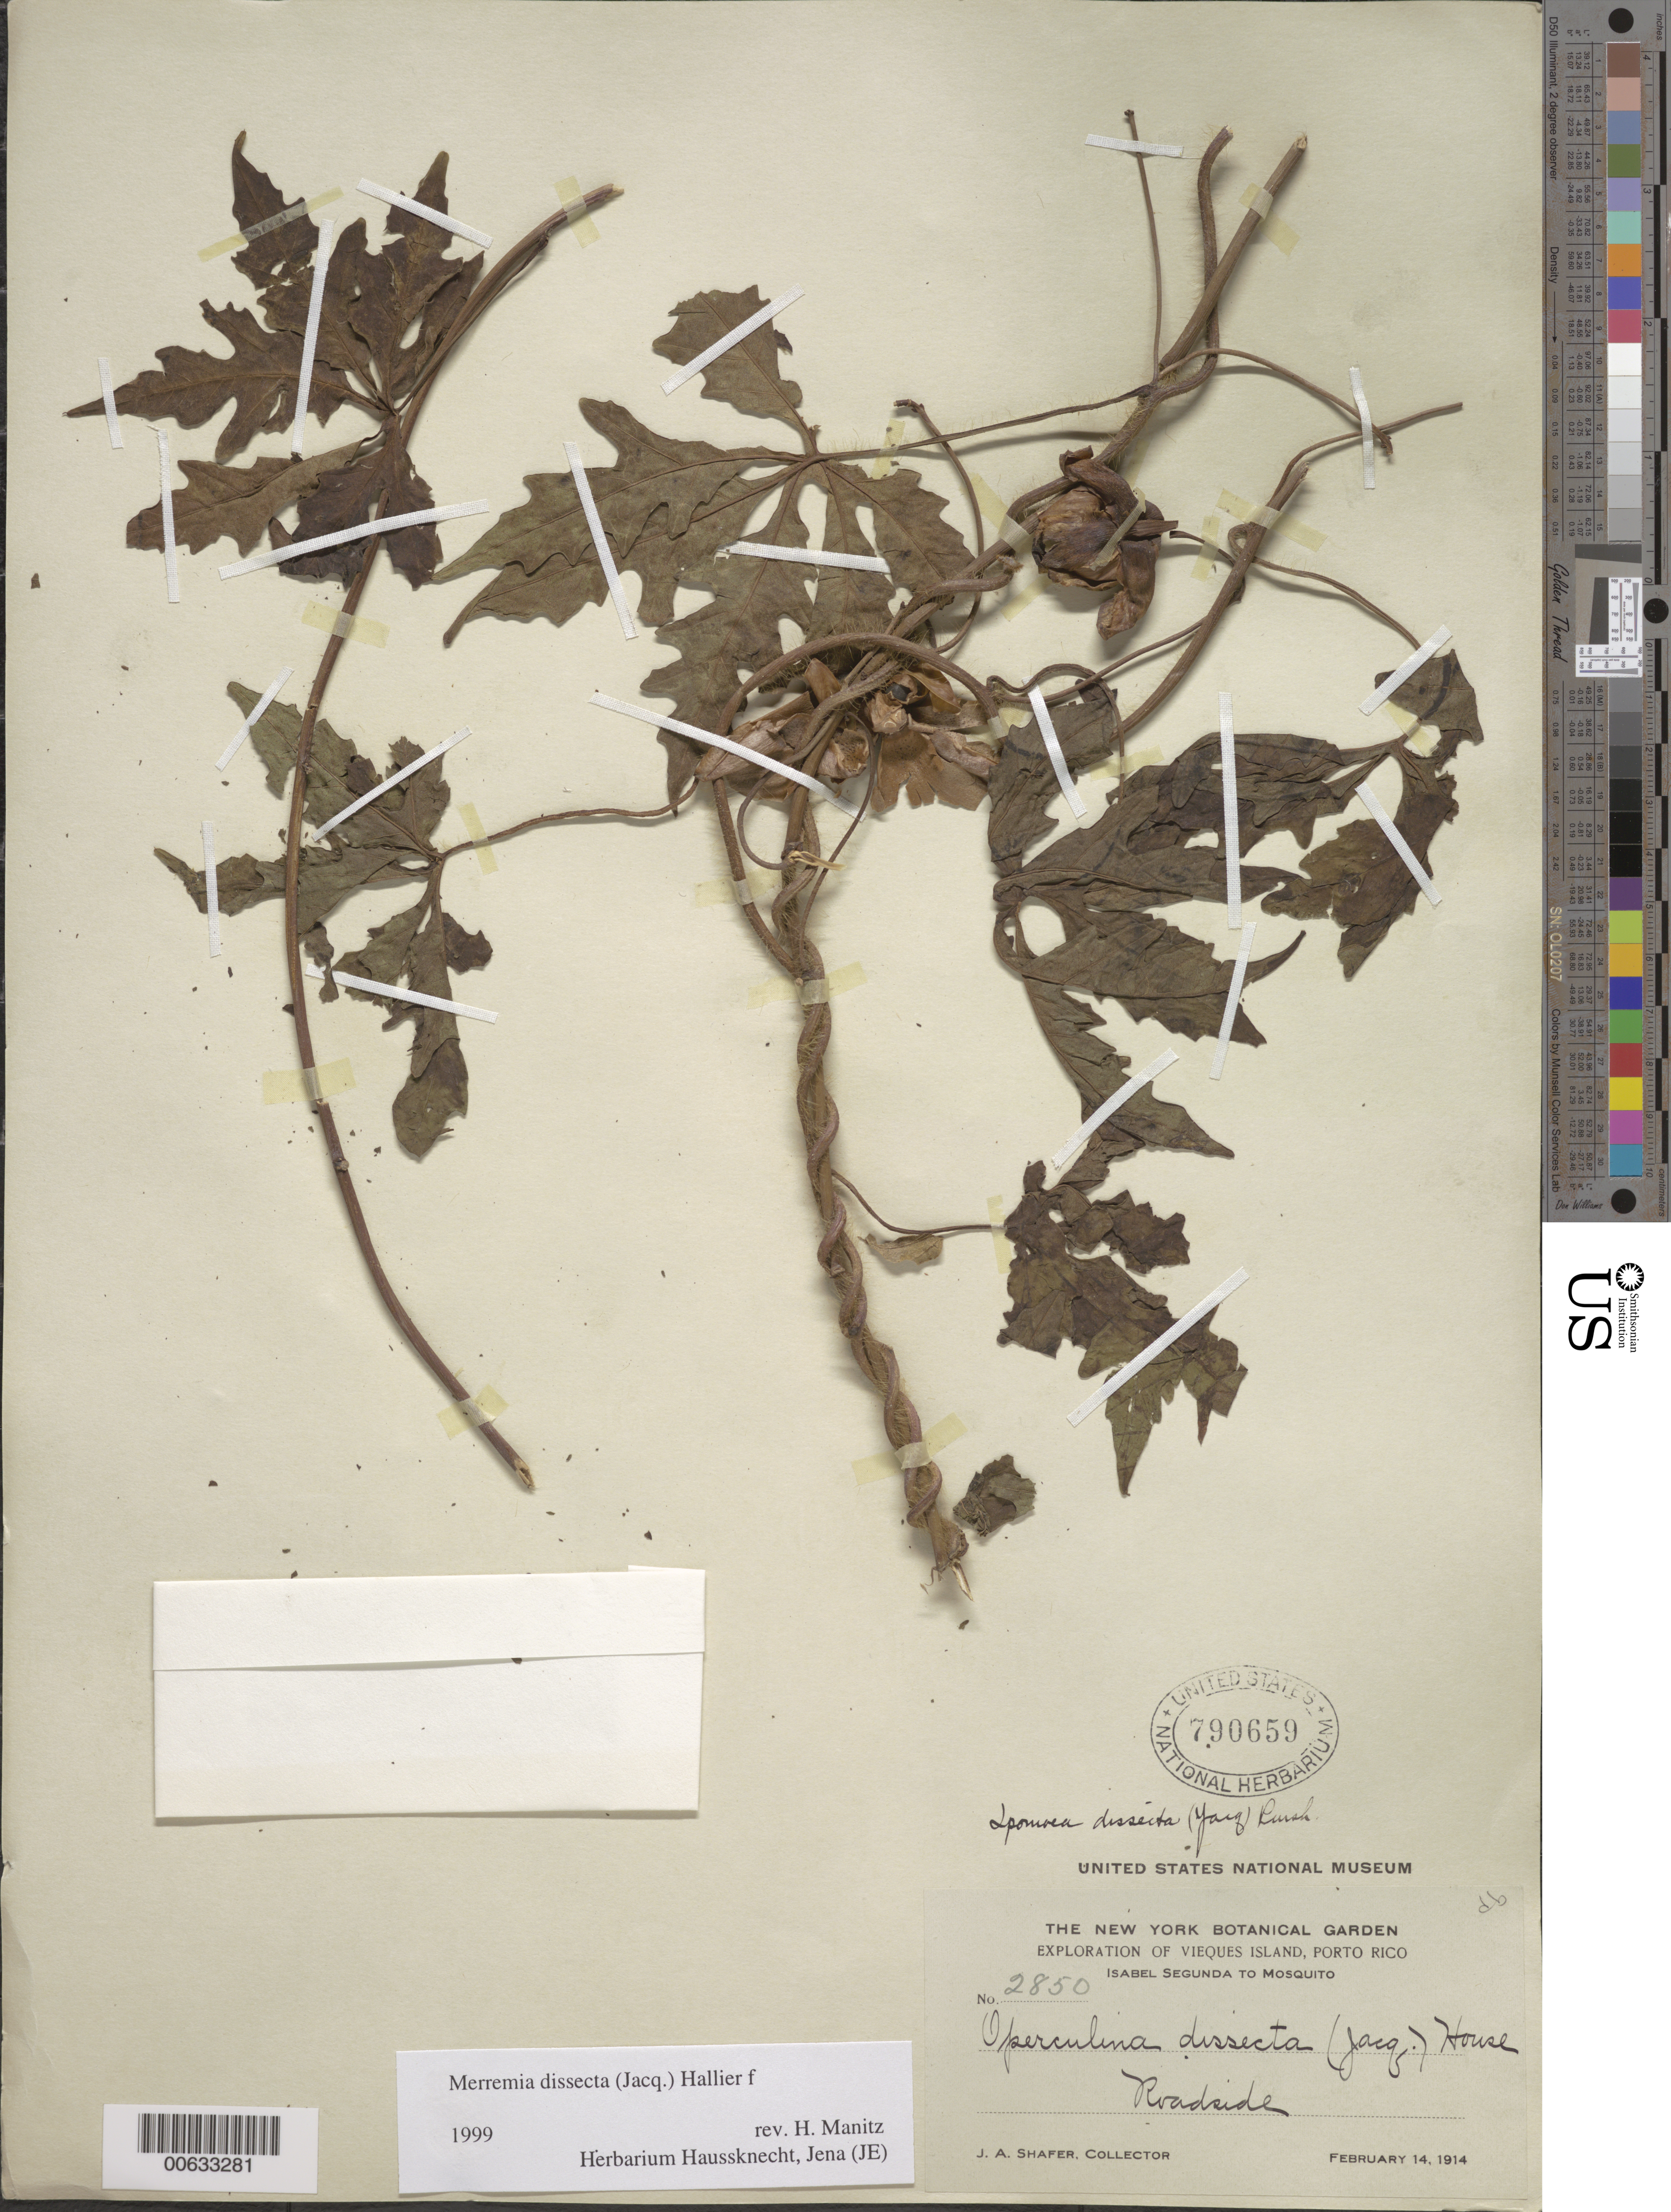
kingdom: Plantae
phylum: Tracheophyta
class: Magnoliopsida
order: Solanales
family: Convolvulaceae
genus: Distimake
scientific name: Distimake dissectus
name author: (Jacq.) A. R. Simões & Staples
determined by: Strong, Mark T., (BOT), Smithsonian Institution - National Museum of Natural History (UNITED STATES)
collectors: J. A. Shafer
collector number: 2850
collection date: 1914-02-14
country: Puerto Rico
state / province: Vieques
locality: Vieques Island, Porto Rico, Isabel Segunda to Mosquito.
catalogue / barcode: US 790659